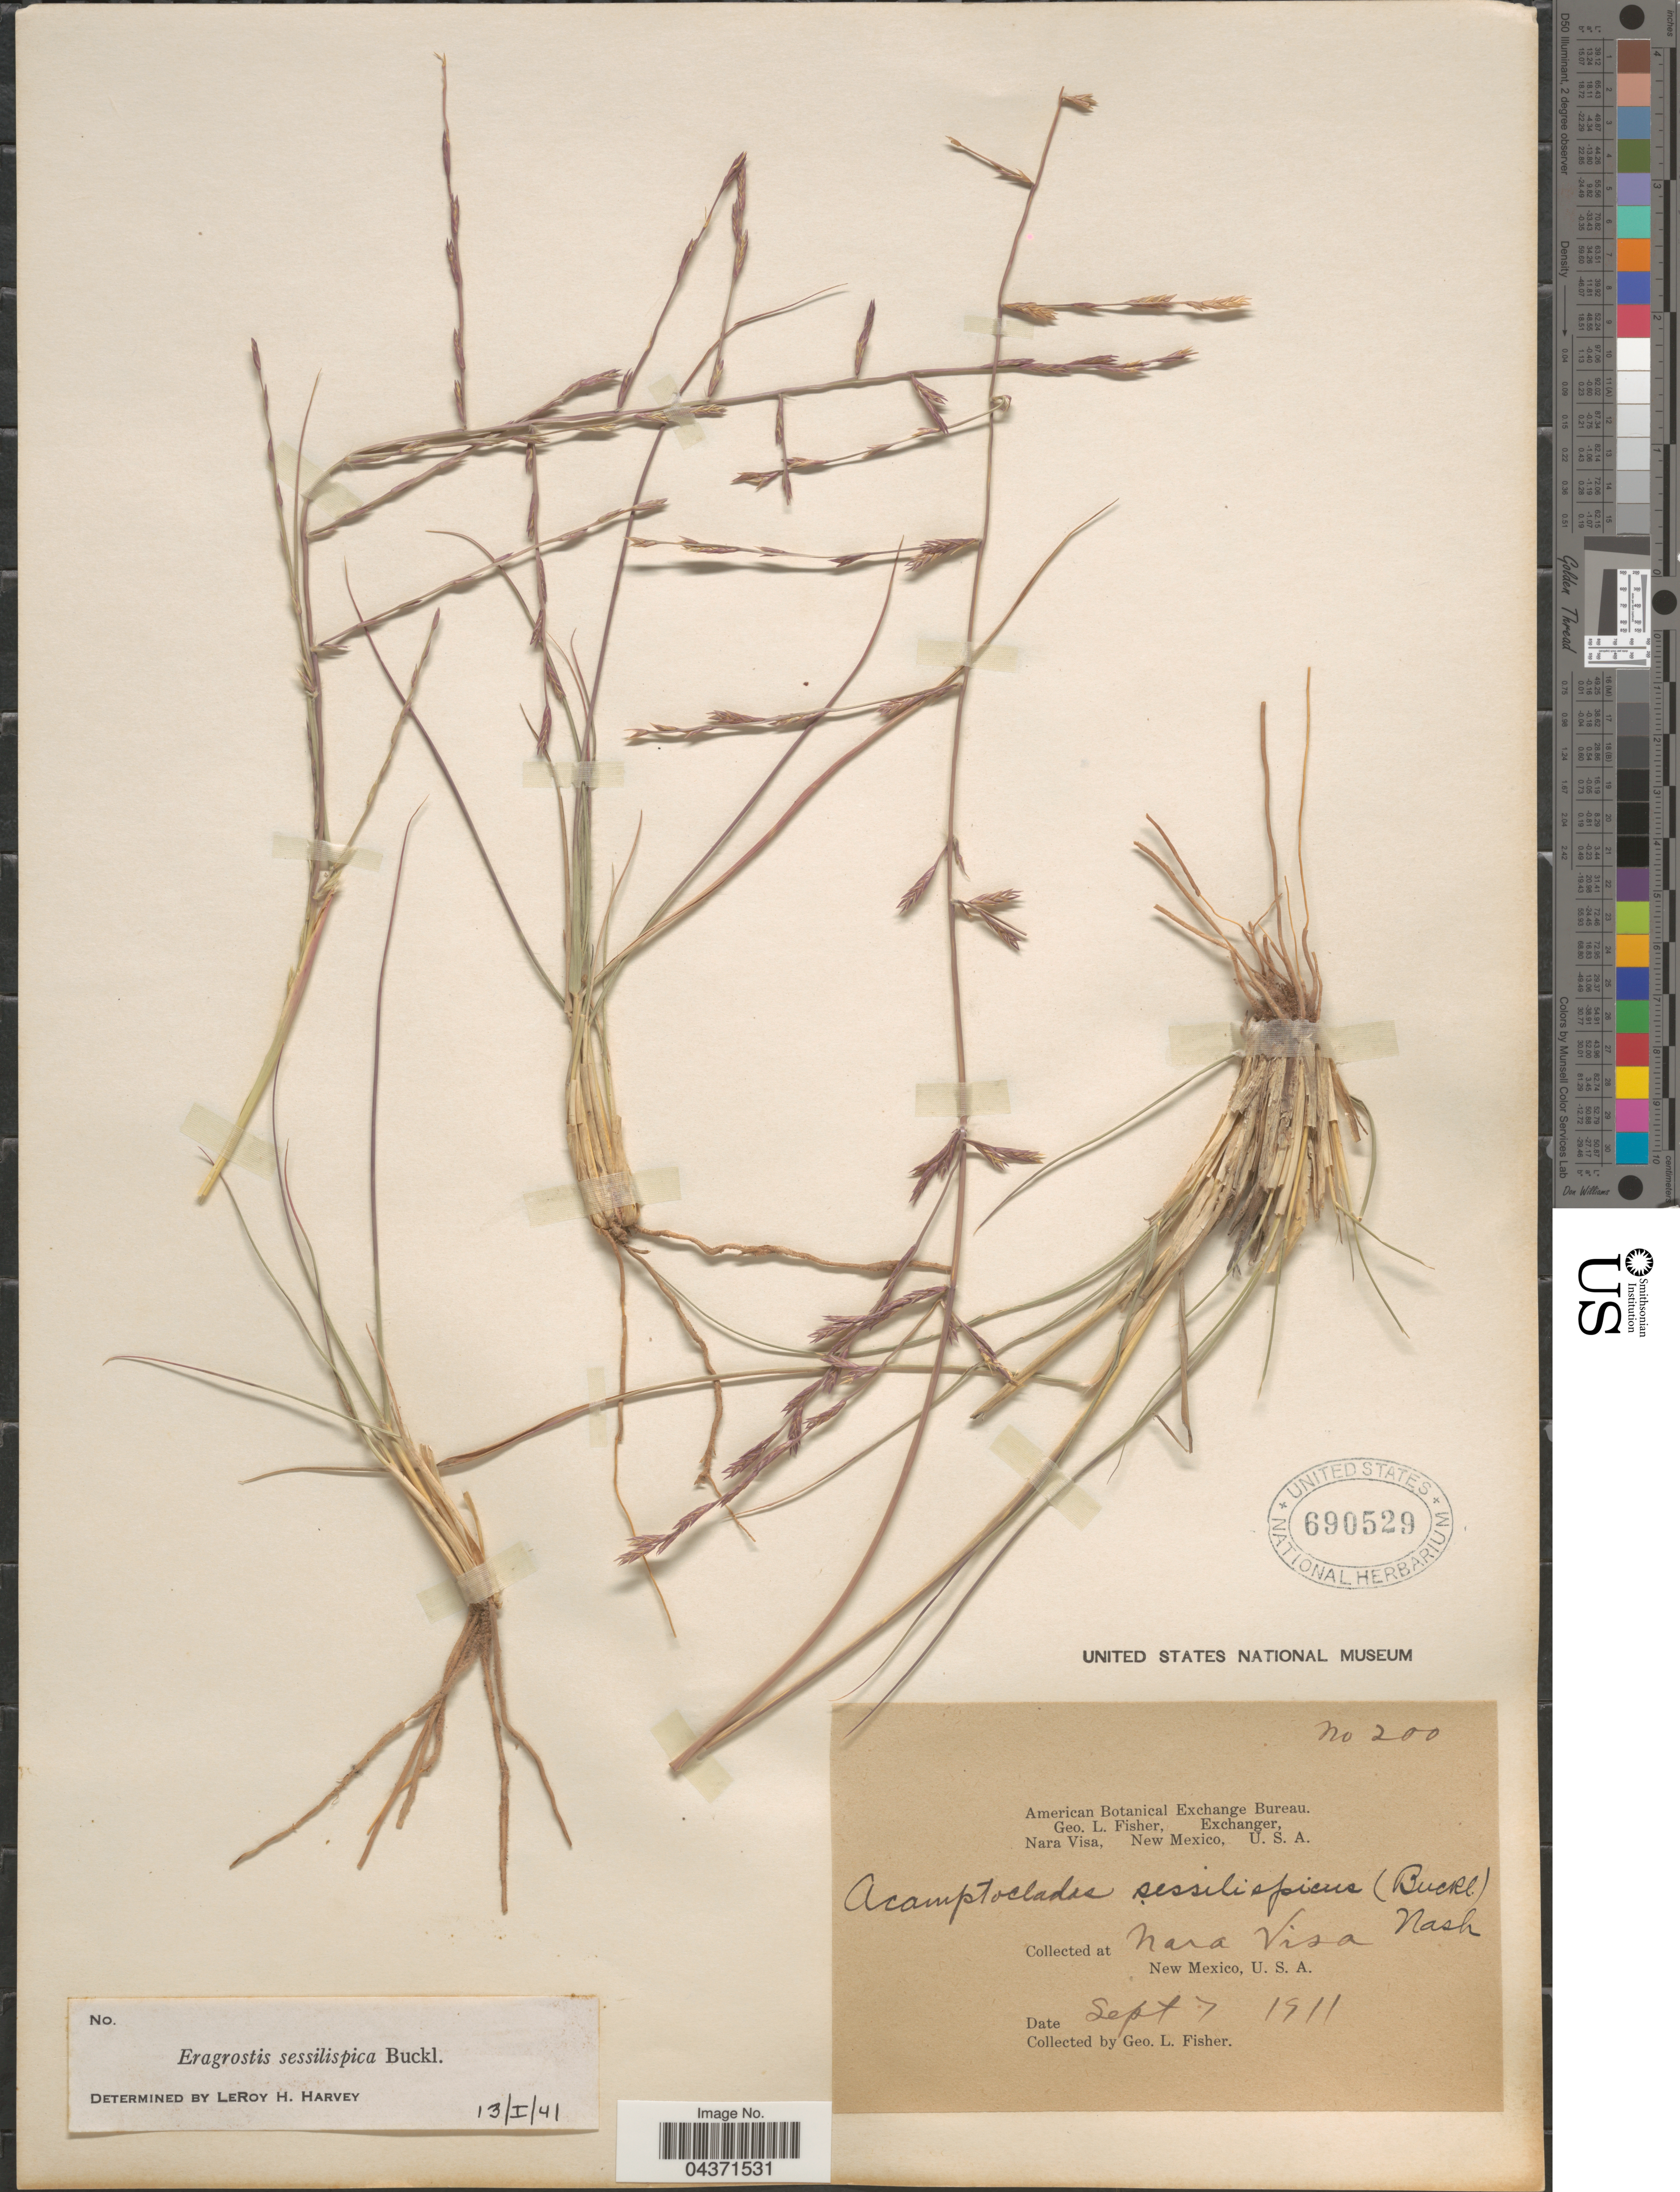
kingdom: Plantae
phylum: Tracheophyta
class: Liliopsida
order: Poales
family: Poaceae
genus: Eragrostis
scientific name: Eragrostis sessilispica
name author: Buckley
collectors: G. L. Fisher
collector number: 200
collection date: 1911-09-07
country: United States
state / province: New Mexico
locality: Nara Visa.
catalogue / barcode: US 690529